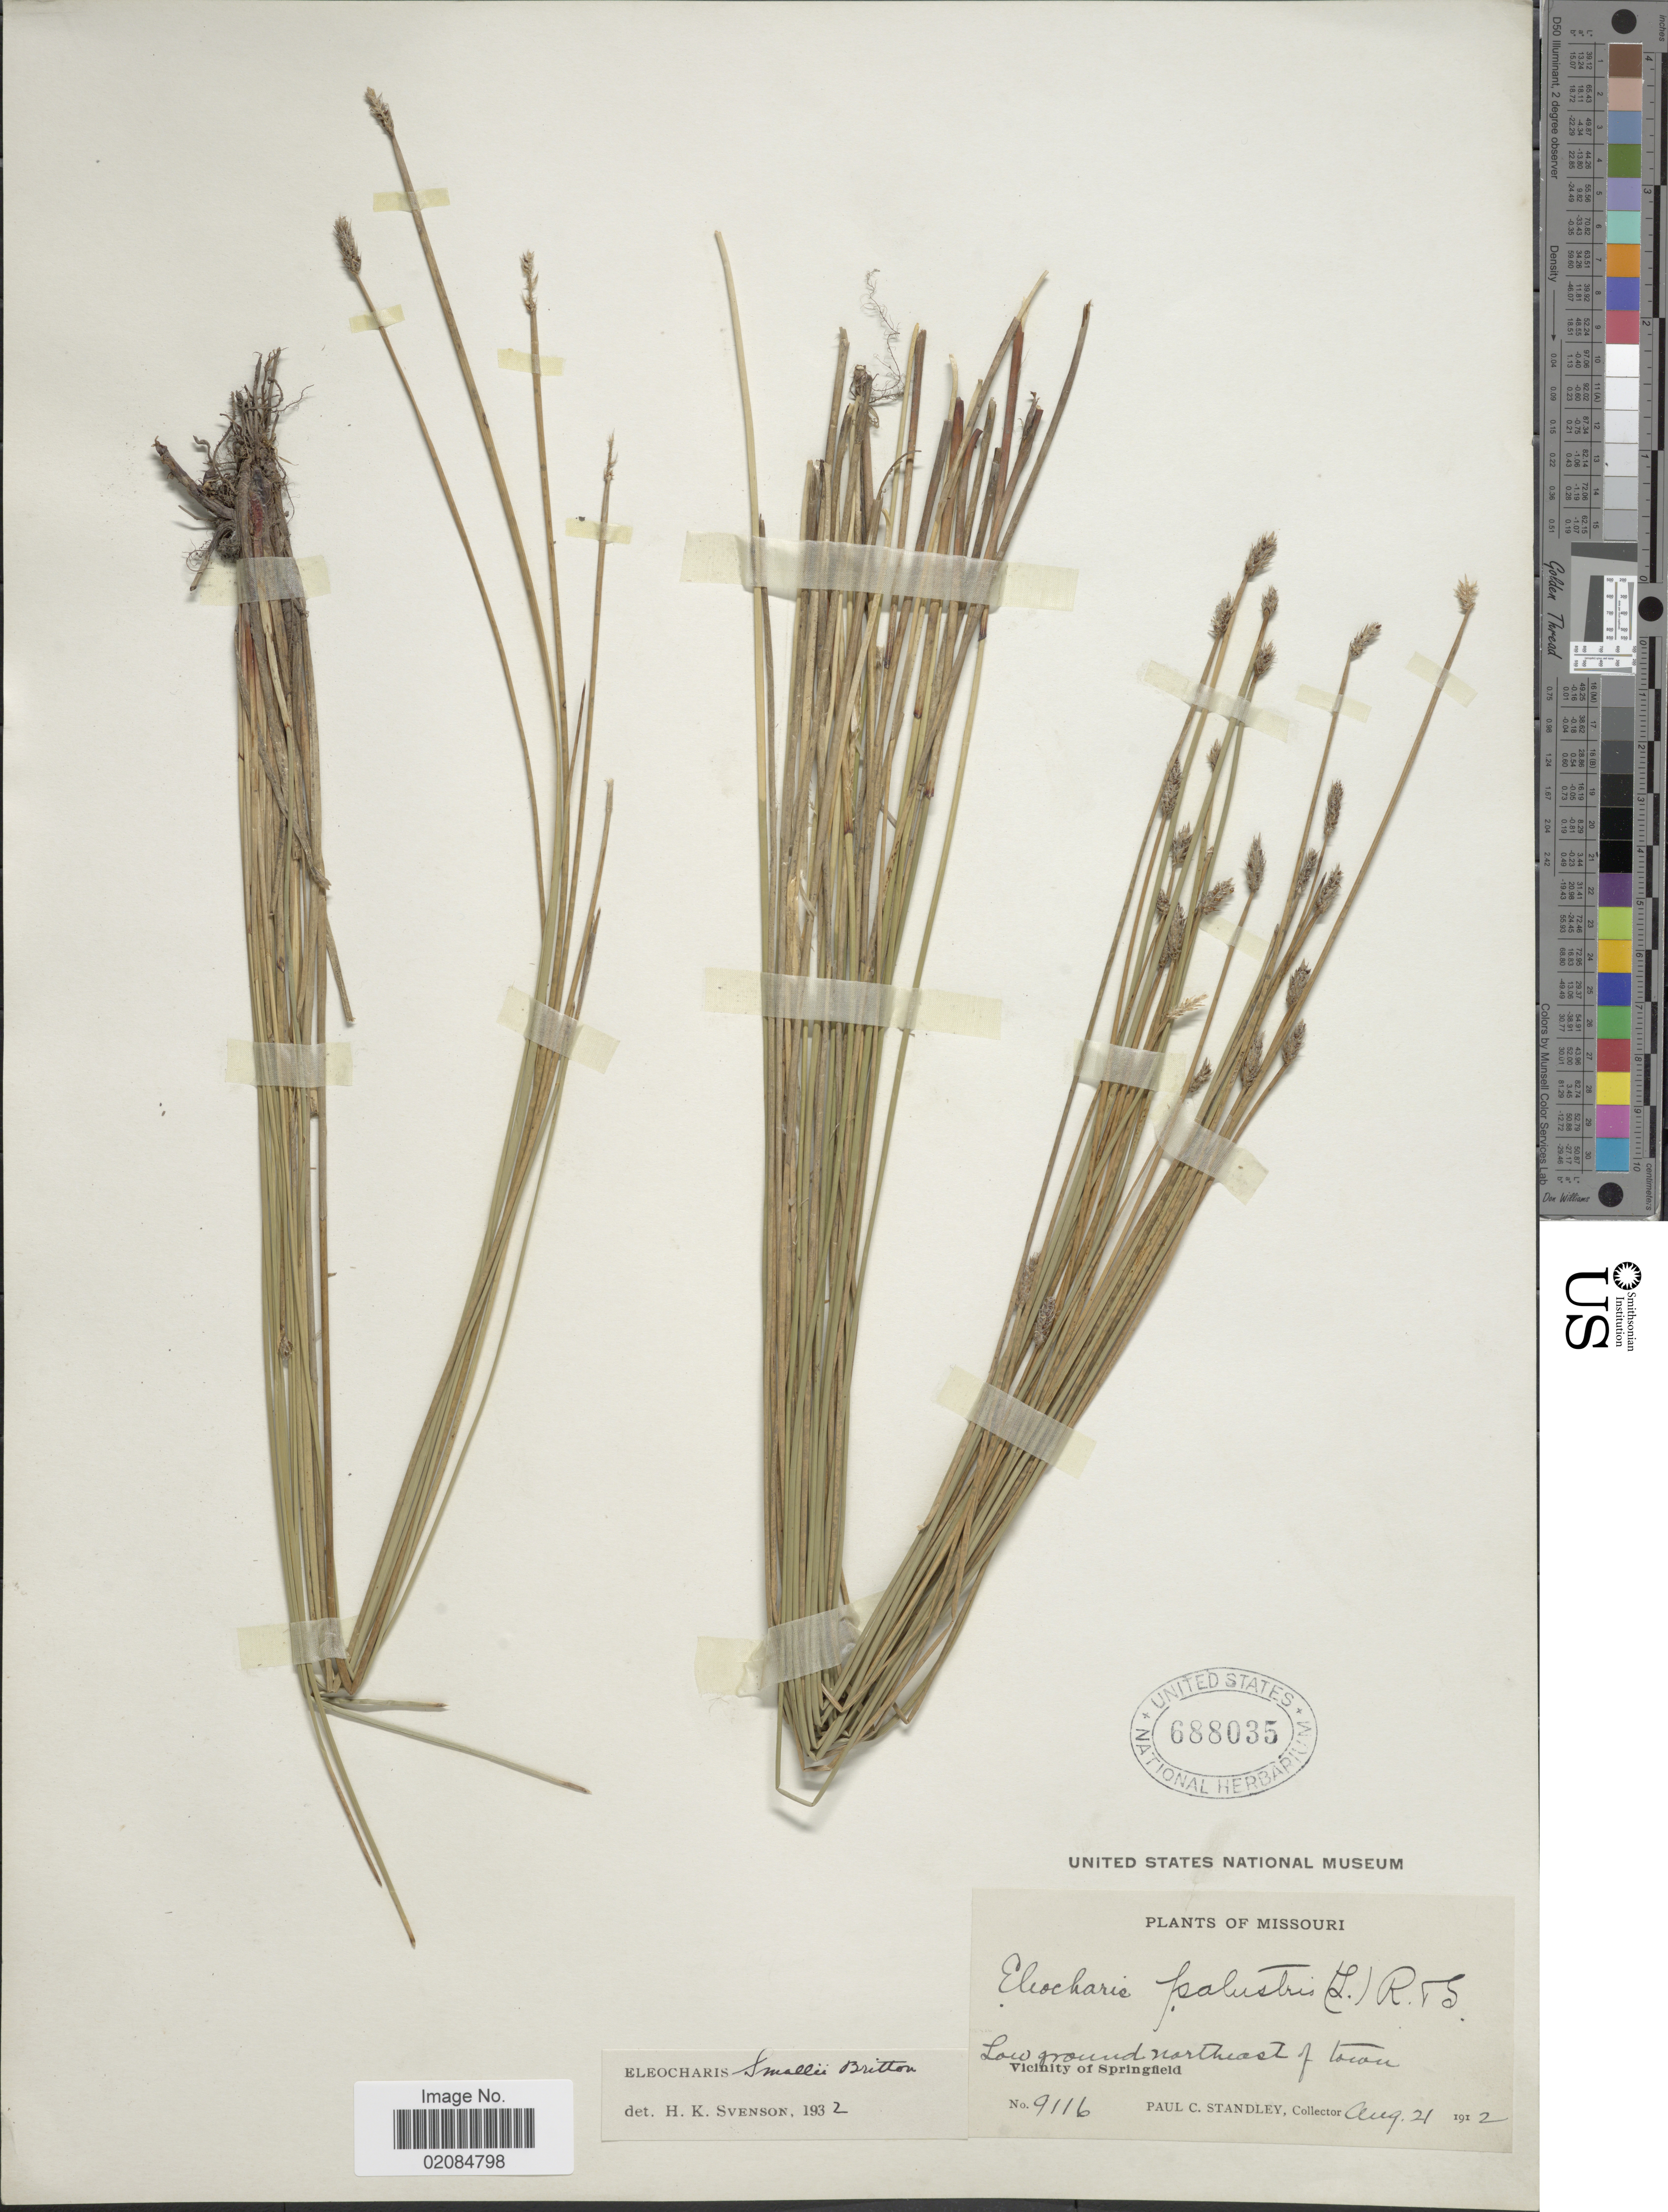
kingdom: Plantae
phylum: Tracheophyta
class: Liliopsida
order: Poales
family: Cyperaceae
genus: Eleocharis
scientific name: Eleocharis palustris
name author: (L.) Roem. & Schult.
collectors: P. C. Standley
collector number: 9116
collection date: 1912-08-21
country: United States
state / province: Missouri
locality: Low ground northeast of town. Vicinity of Springfield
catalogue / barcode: US 688035